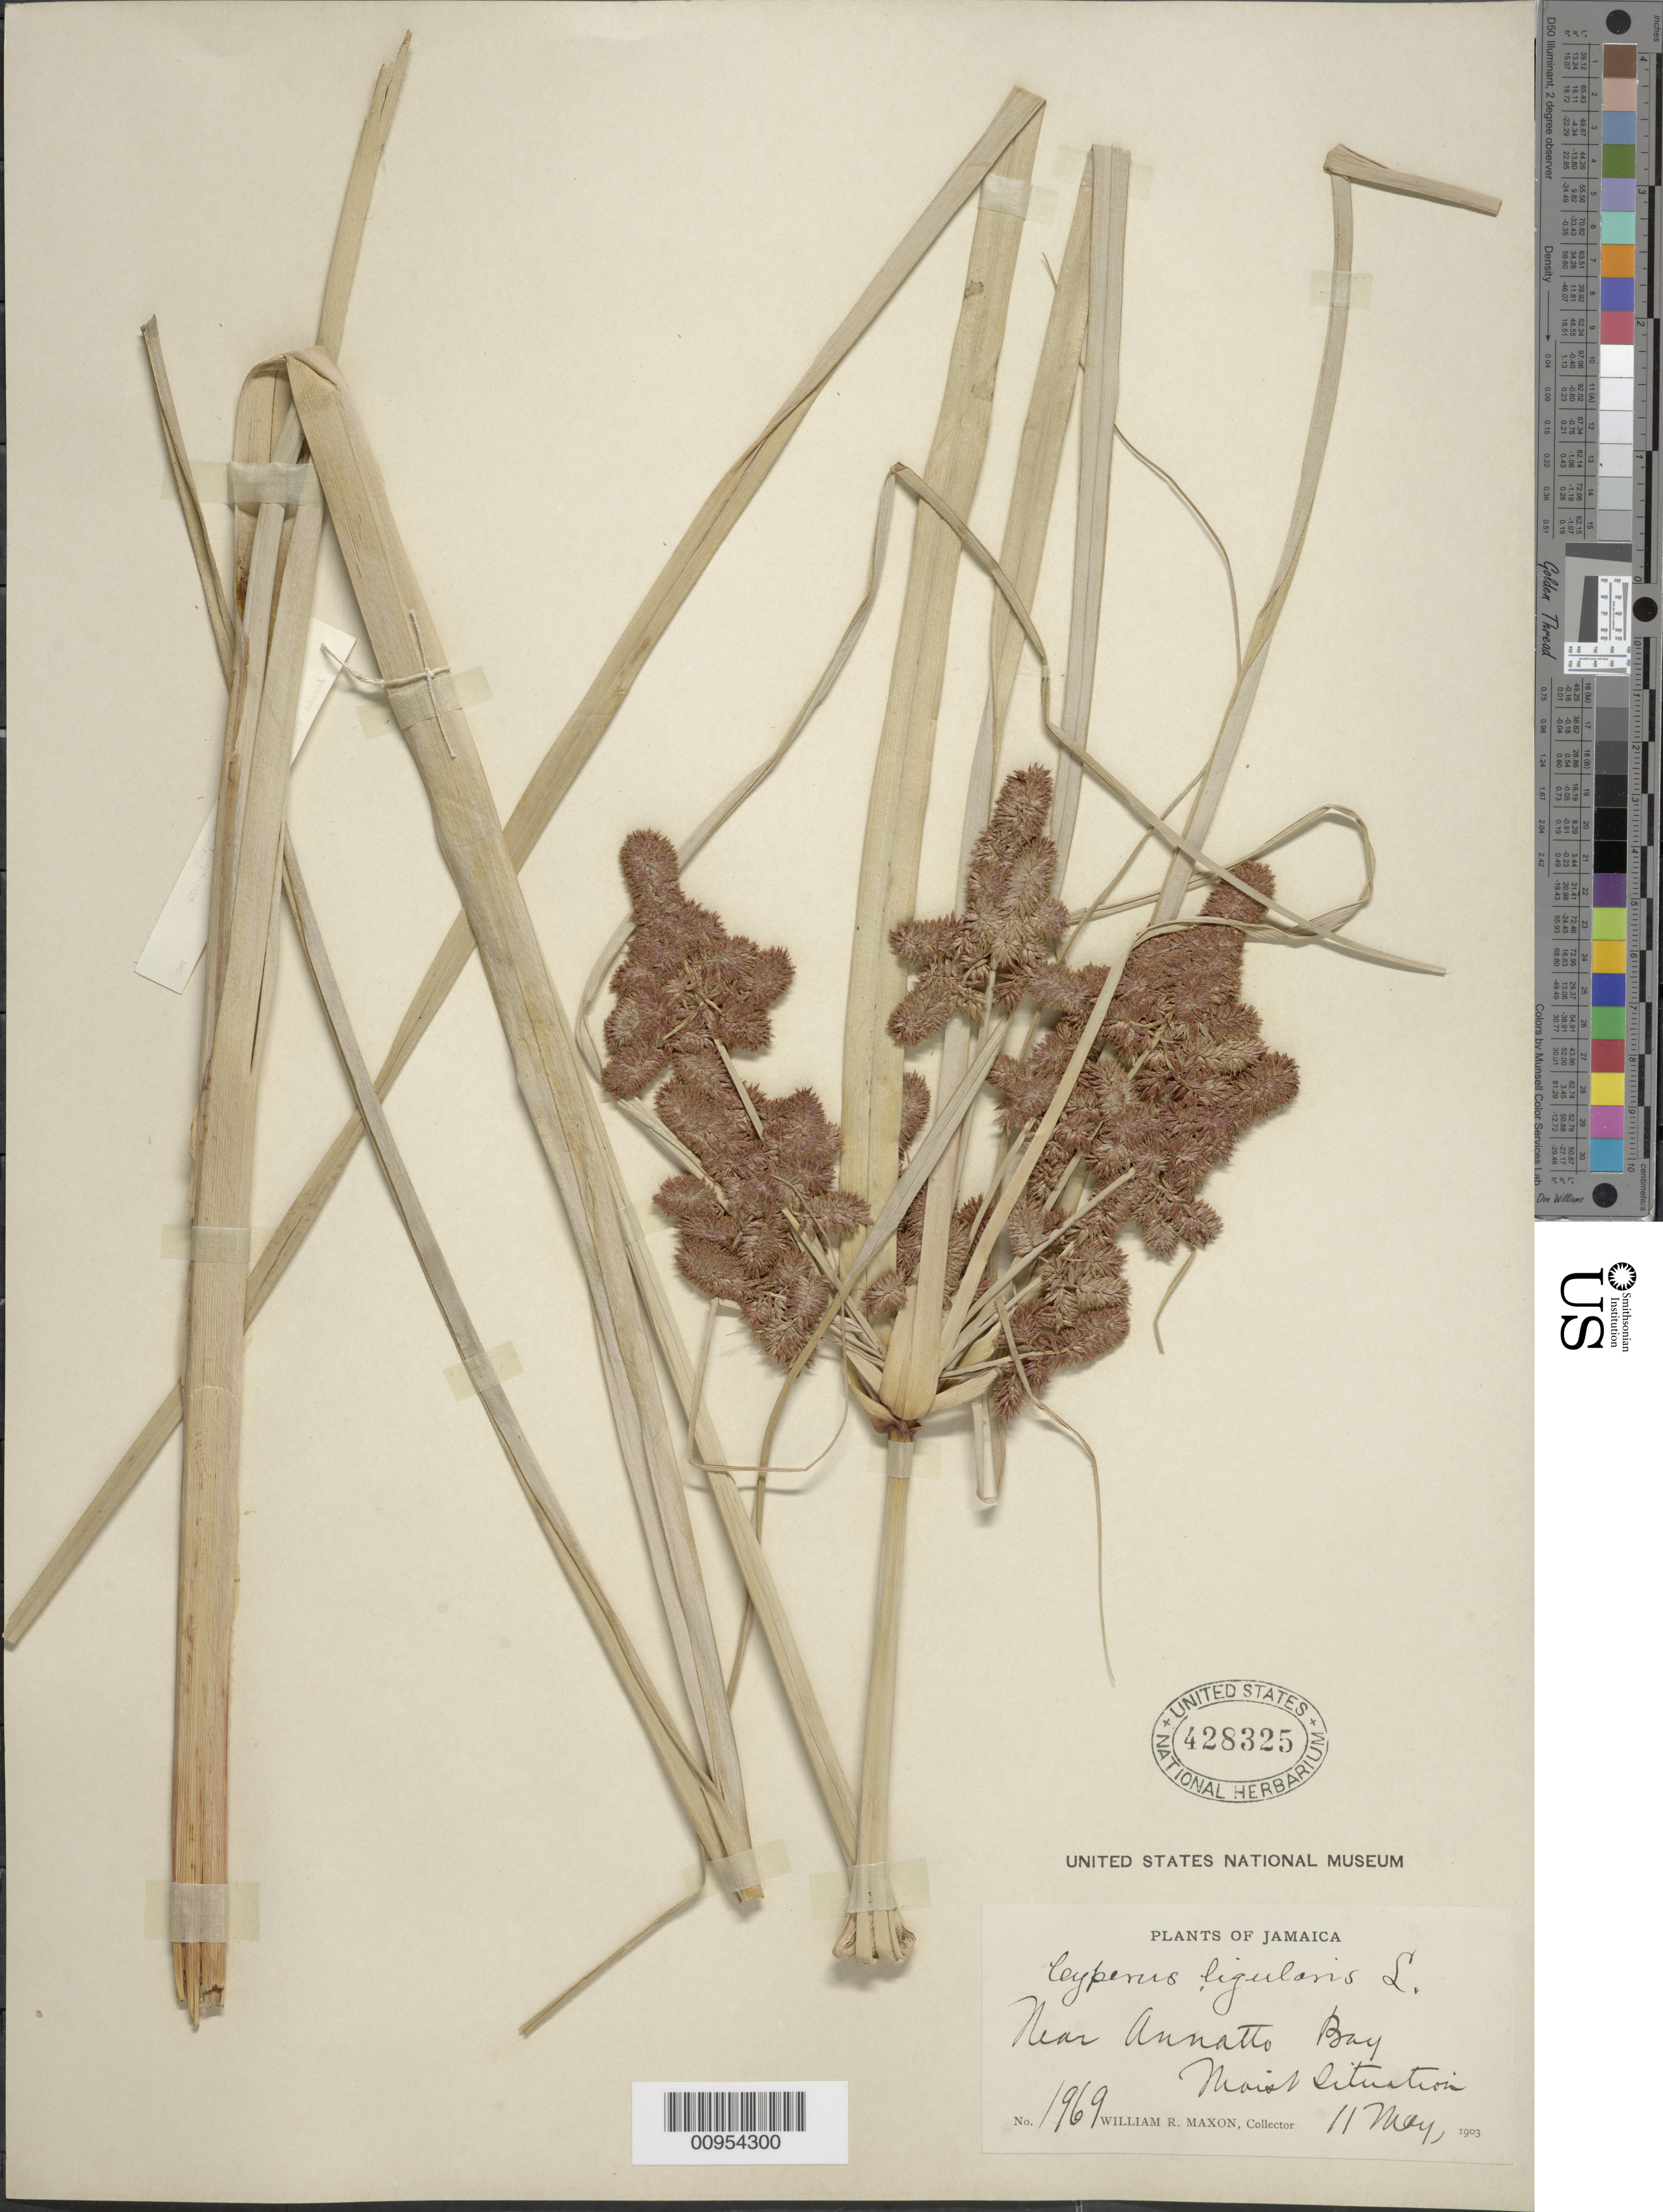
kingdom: Plantae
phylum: Tracheophyta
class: Liliopsida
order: Poales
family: Cyperaceae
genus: Cyperus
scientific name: Cyperus ligularis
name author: L.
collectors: W. R. Maxon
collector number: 1969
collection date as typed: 11 May 1903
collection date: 1903-05-11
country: Jamaica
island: Jamaica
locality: Near Annatto Bay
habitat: Moist situation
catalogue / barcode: US 428325